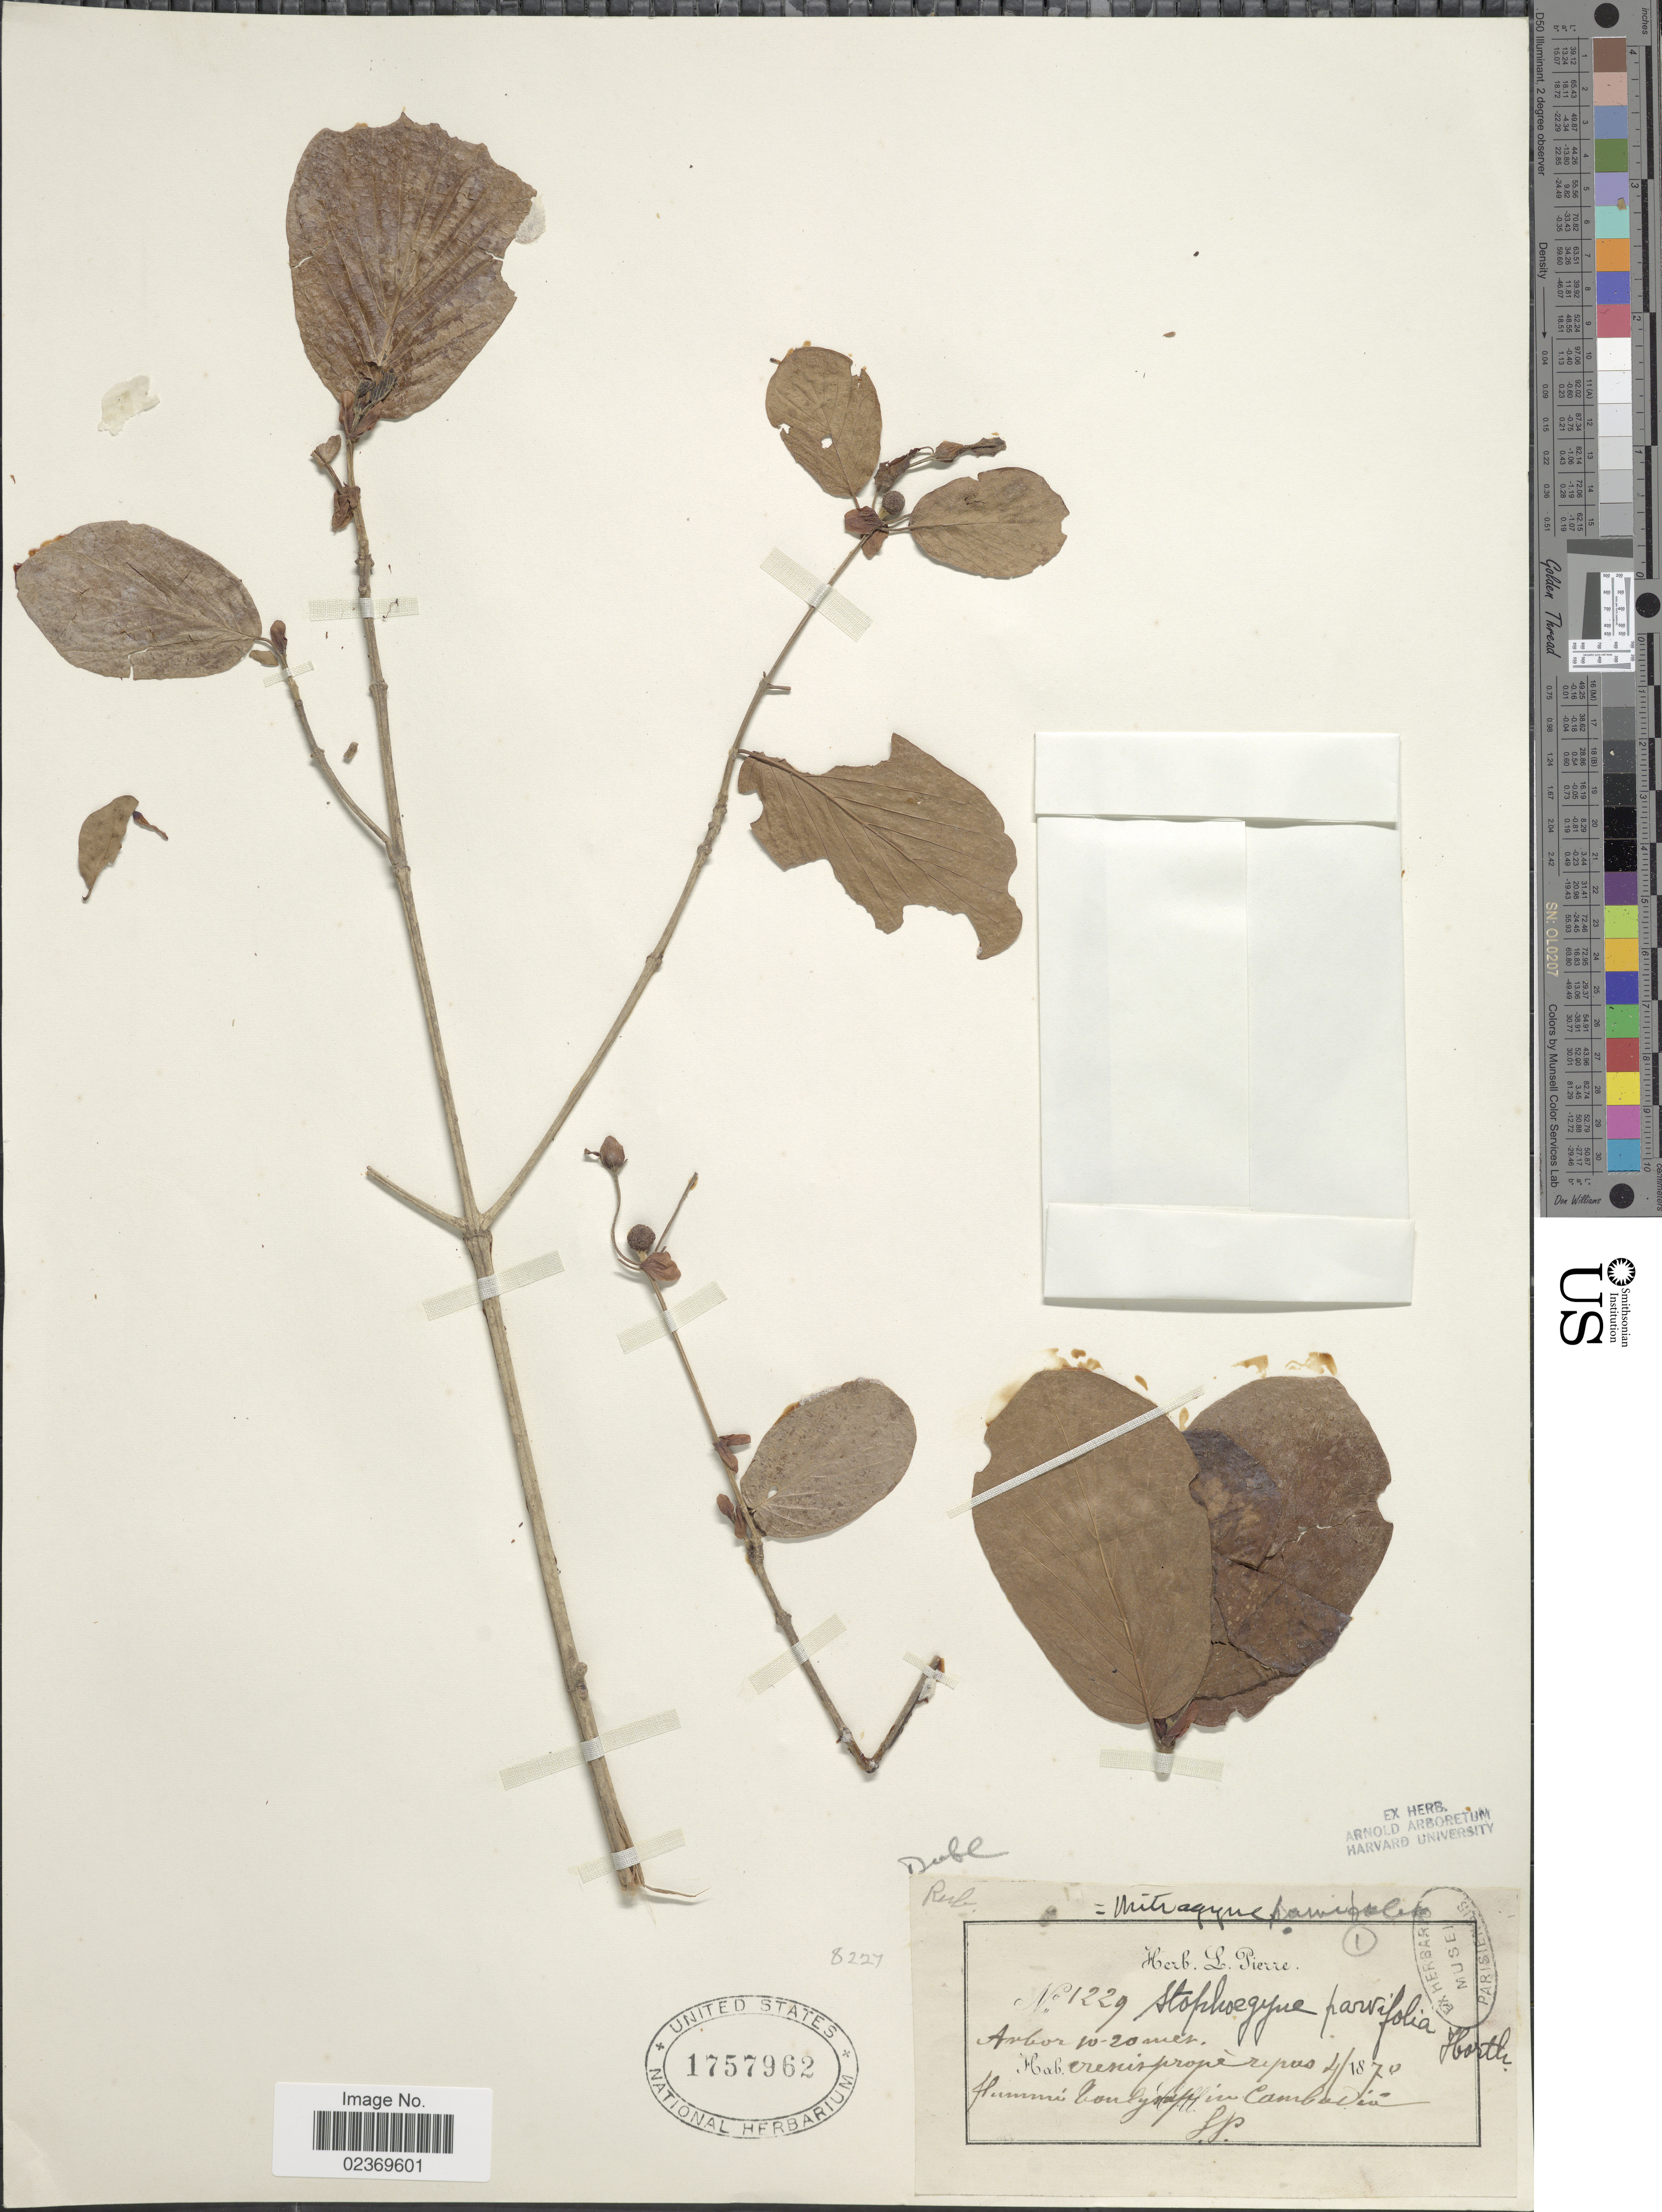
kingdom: Plantae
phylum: Tracheophyta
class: Magnoliopsida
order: Gentianales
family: Rubiaceae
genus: Mitragyna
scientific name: Mitragyna parvifolia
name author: (Roxb.) Korth.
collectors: L. Pierre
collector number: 1229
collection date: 1870-04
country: Cambodia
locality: Crescis prope ripas fluminis Tonlysap [grows near riverbanks of Tonlé Sap]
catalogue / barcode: US 1757962